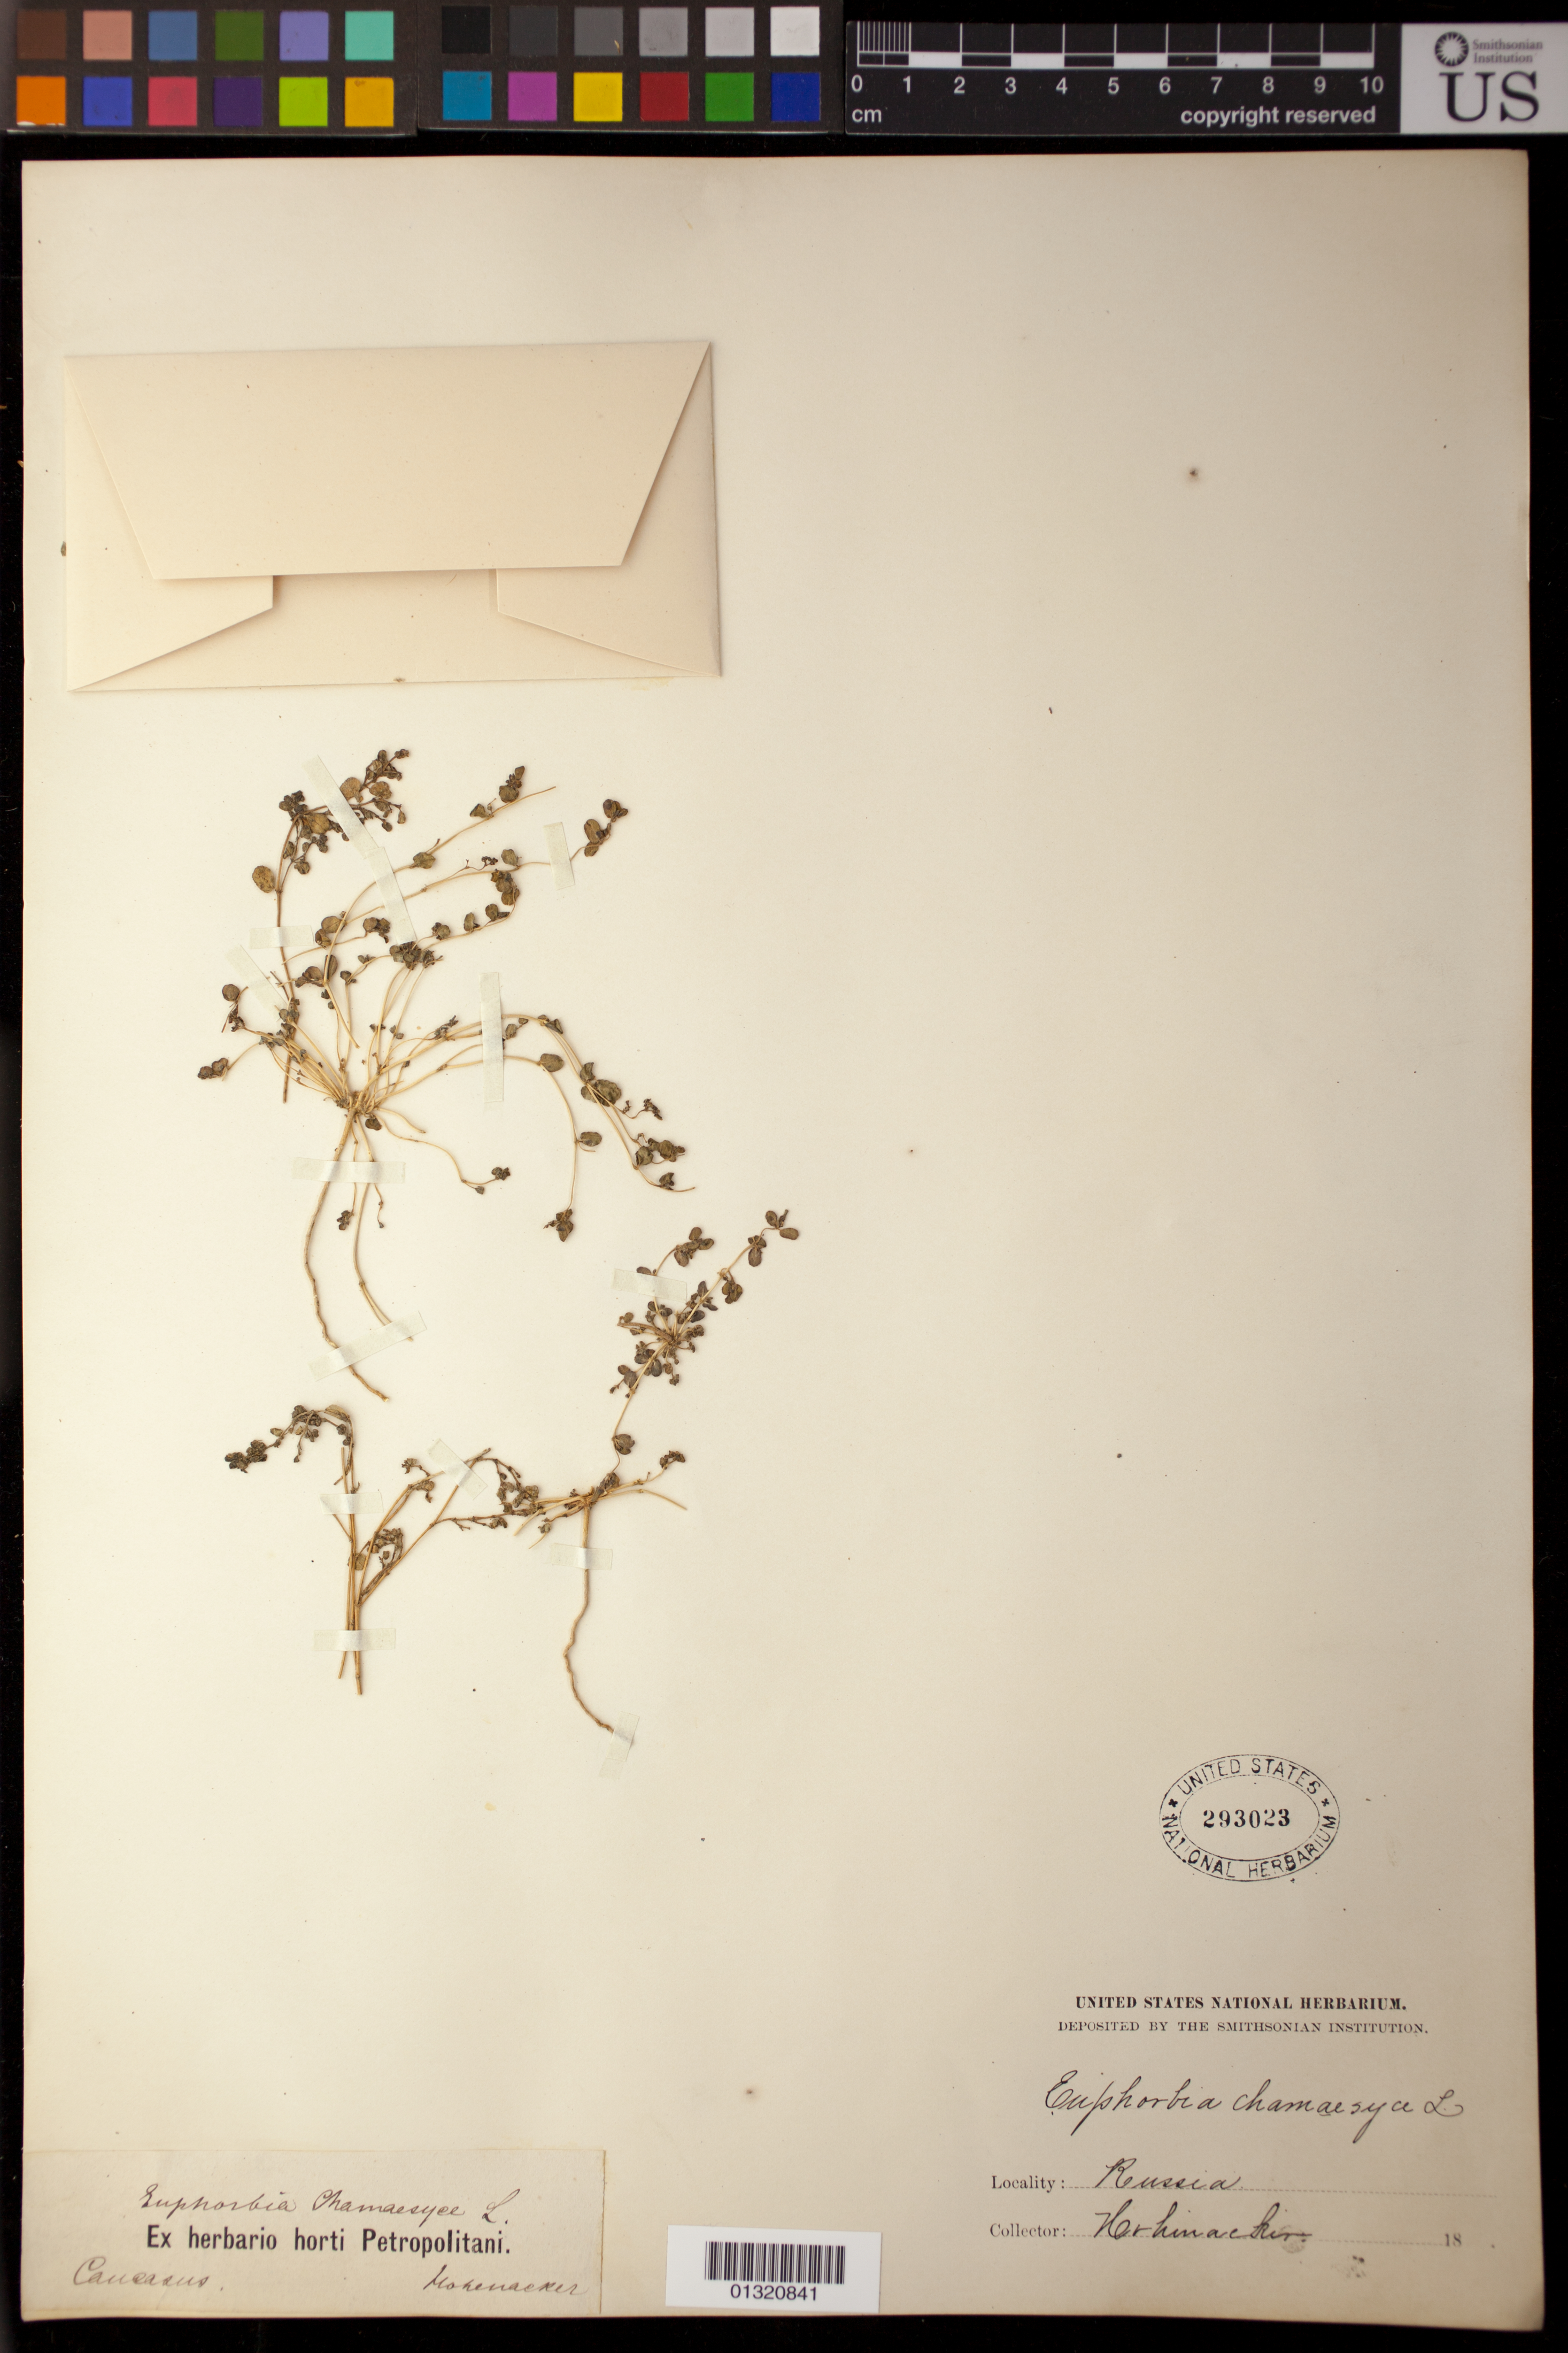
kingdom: Plantae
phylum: Tracheophyta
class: Magnoliopsida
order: Malpighiales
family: Euphorbiaceae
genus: Euphorbia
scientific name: Euphorbia chamaesyce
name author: L.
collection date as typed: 18--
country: Russian Federation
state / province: Severo-Osetiya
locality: Caucasus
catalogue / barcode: US 293023